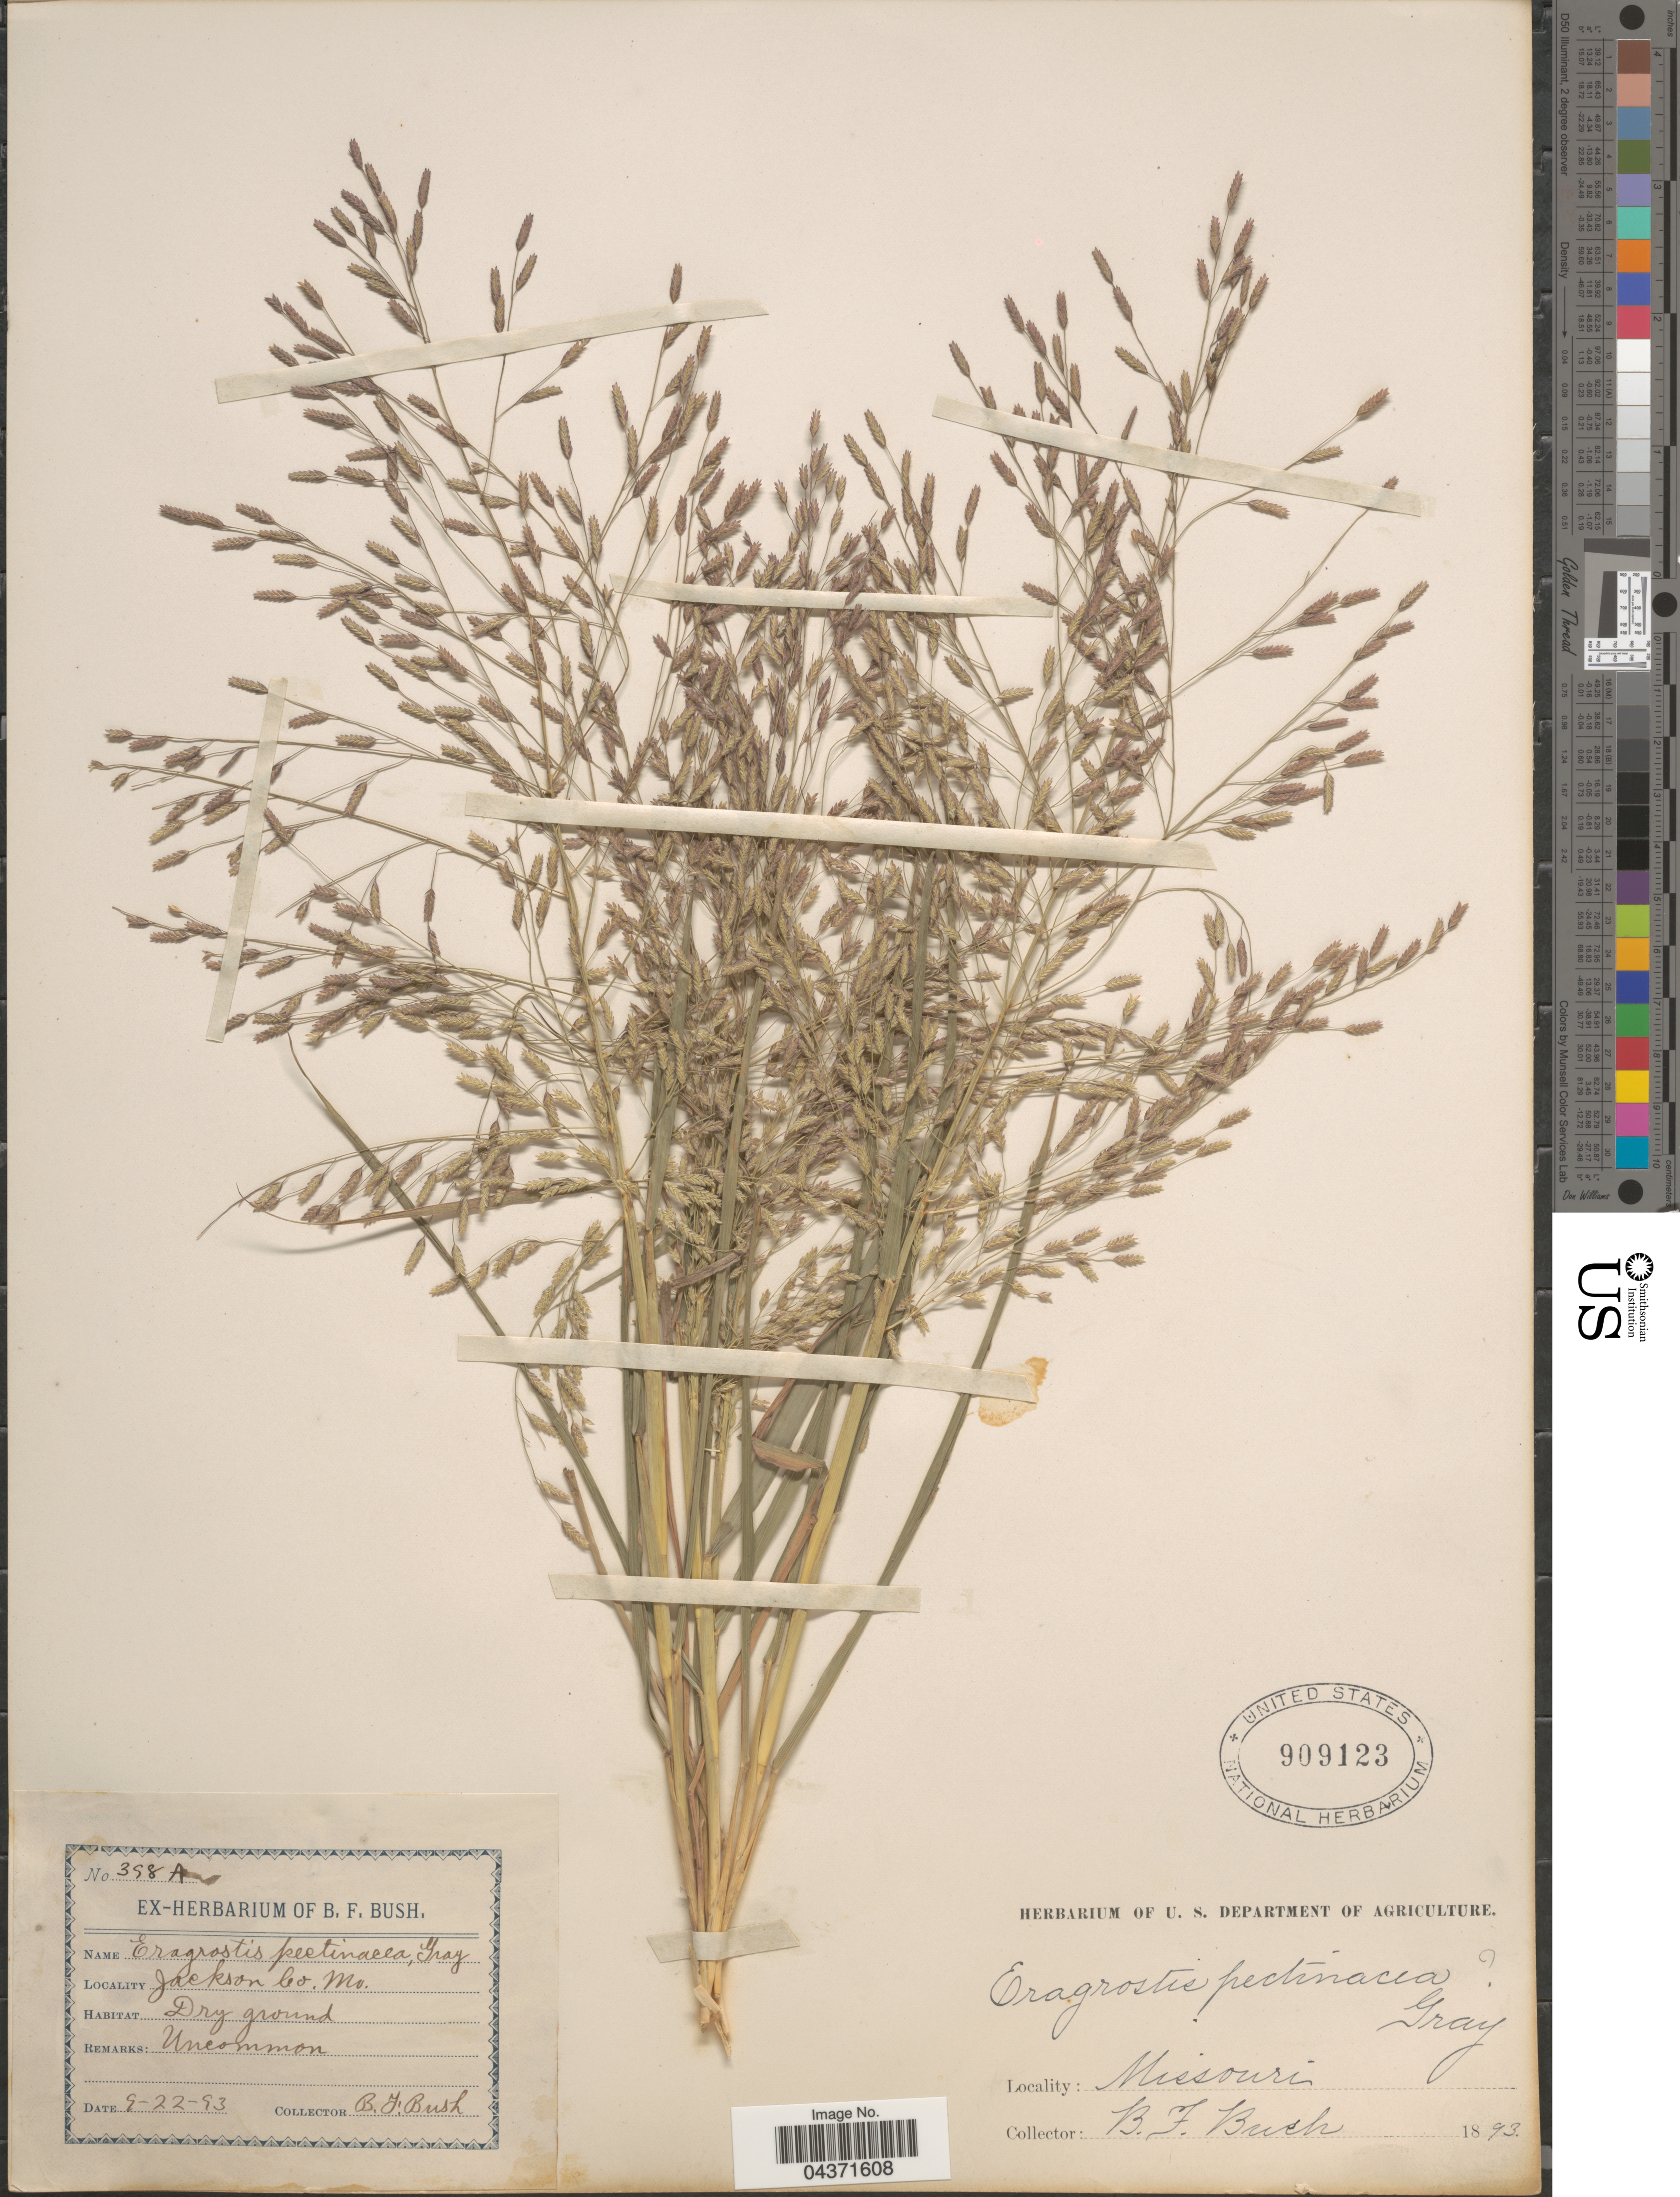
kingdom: Plantae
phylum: Tracheophyta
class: Liliopsida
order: Poales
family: Poaceae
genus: Eragrostis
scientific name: Eragrostis spectabilis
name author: (Pursh) Steud.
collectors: B. F. Bush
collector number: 398A*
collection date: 1893-09-22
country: United States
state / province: Missouri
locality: Jackson Co.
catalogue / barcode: US 909123